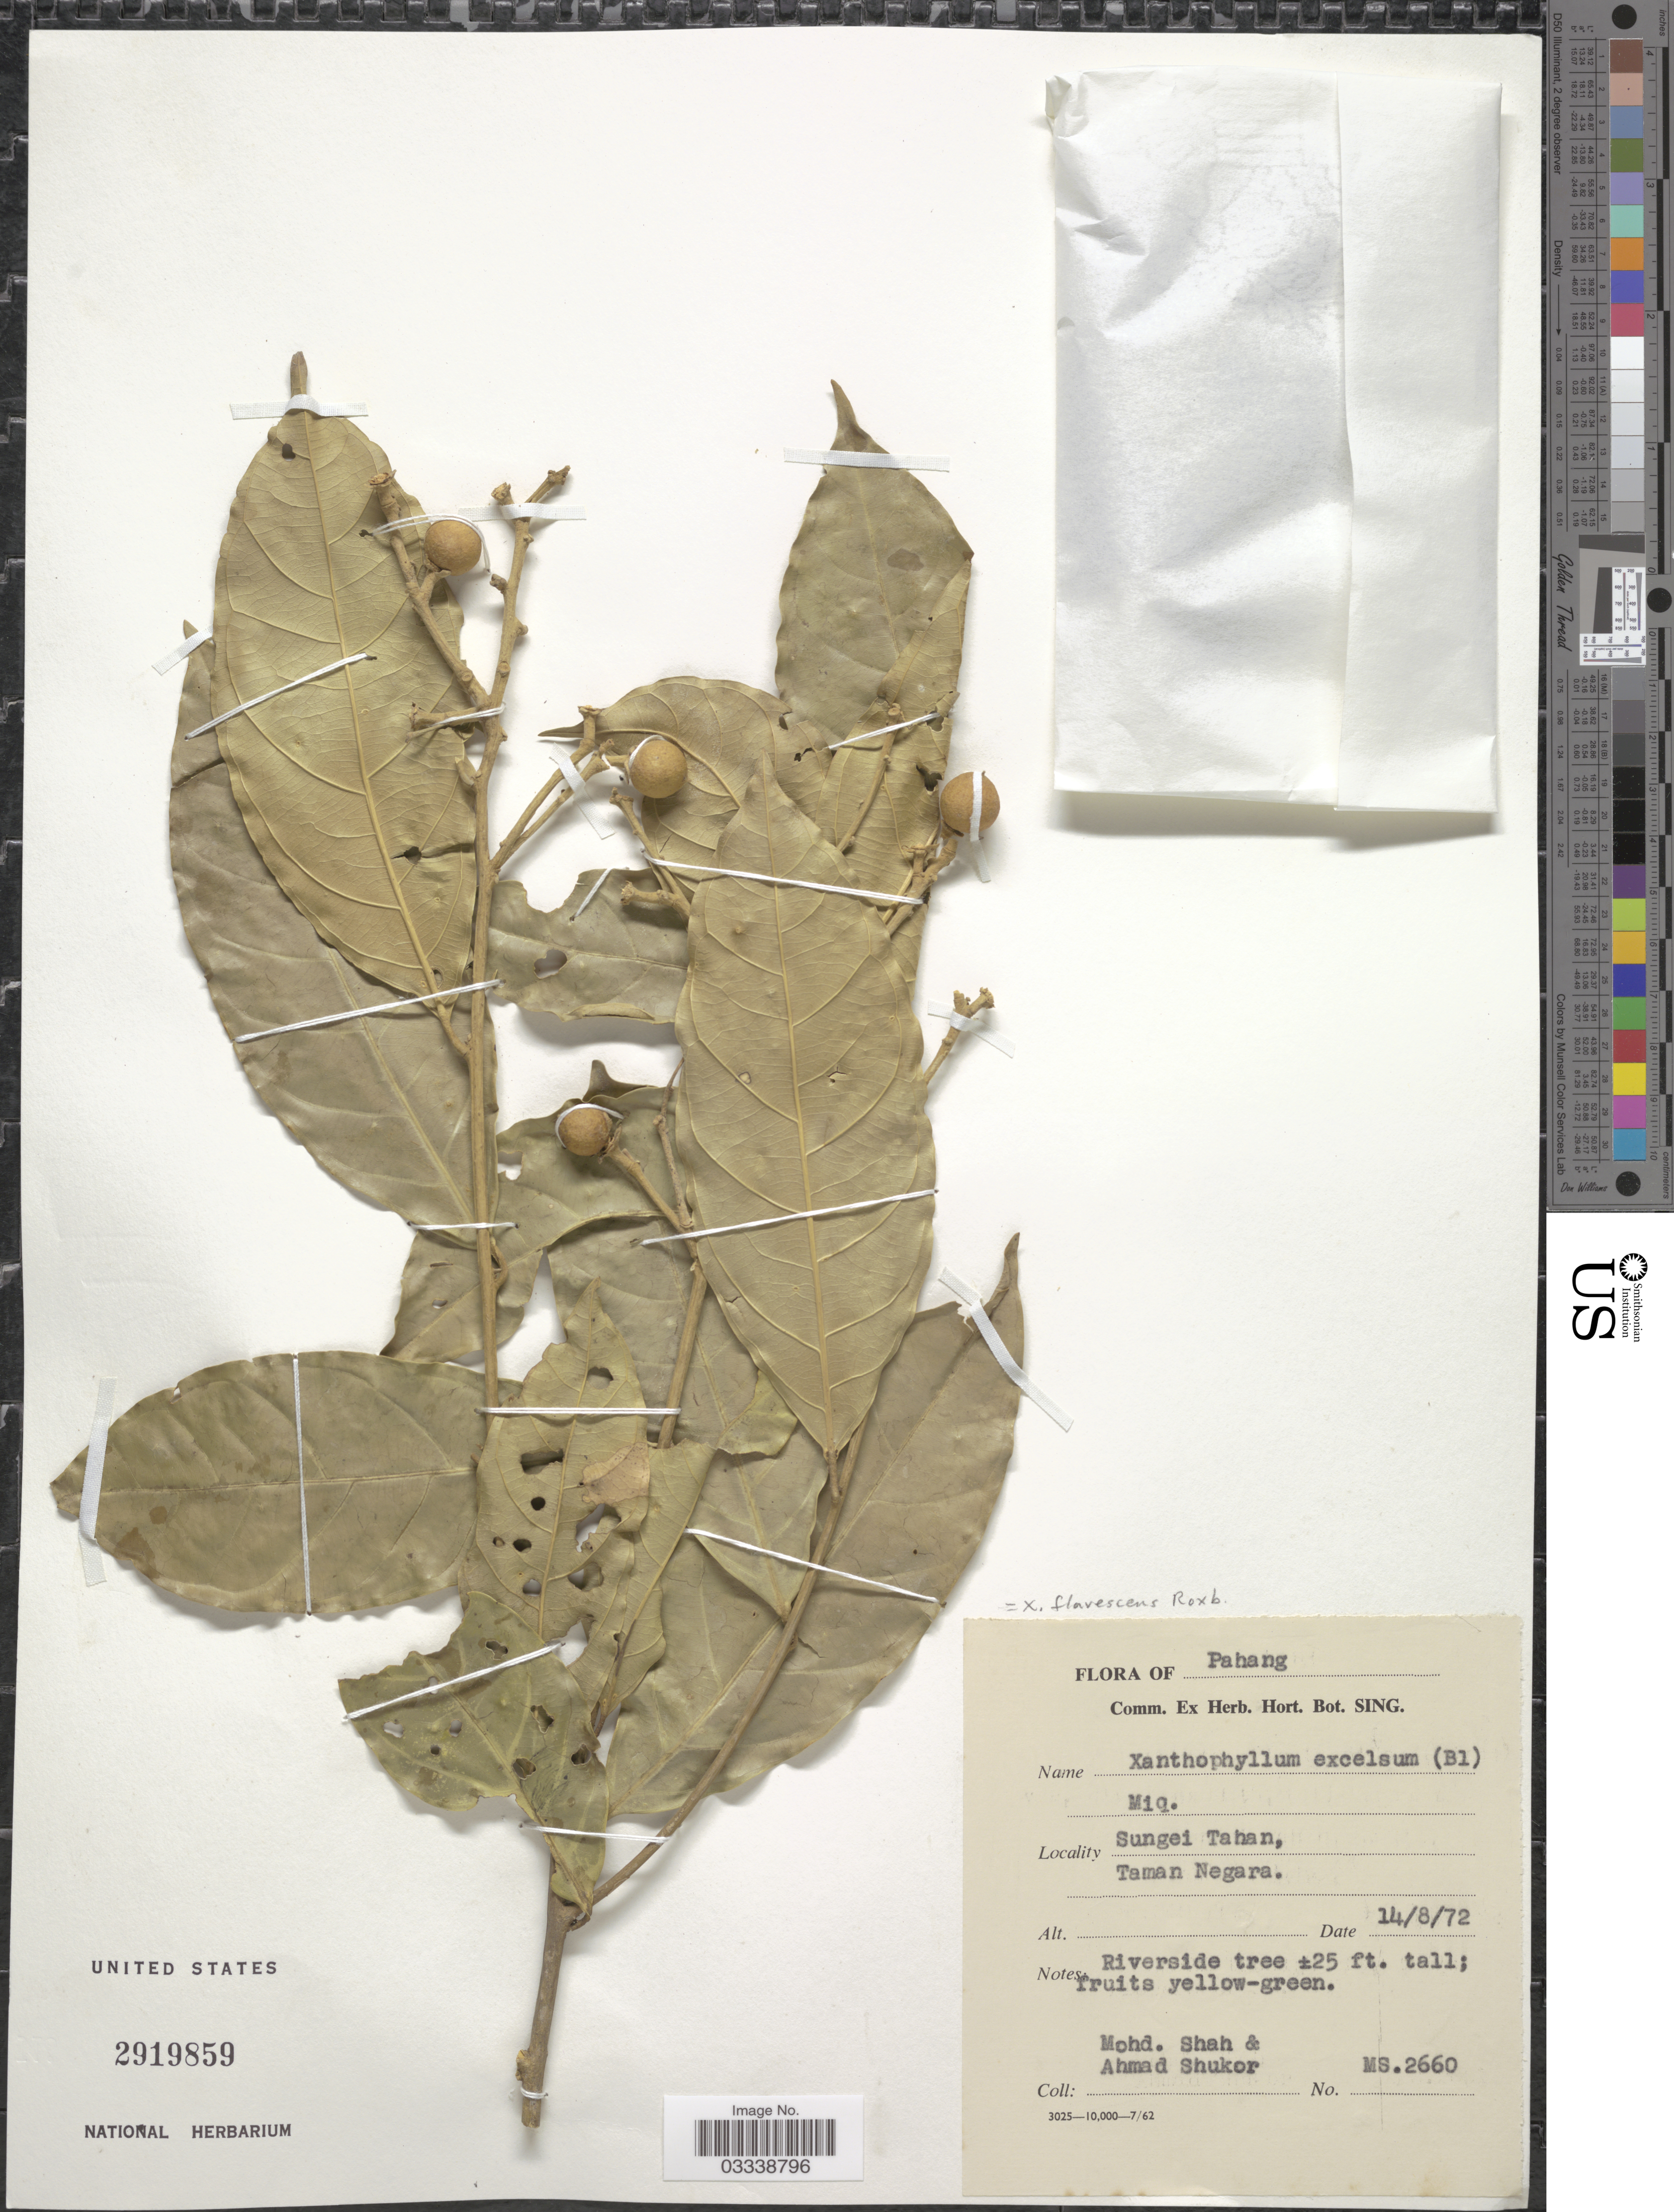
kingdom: Plantae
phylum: Tracheophyta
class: Magnoliopsida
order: Fabales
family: Polygalaceae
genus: Xanthophyllum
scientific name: Xanthophyllum flavescens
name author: Roxb.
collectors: M. Shah & A. Shukor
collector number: MS.2660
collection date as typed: Transcribed d/m/y: 14/8/72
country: Malaysia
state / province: Pahang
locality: Sungei Tahan, Taman Negara.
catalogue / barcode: US 2919859